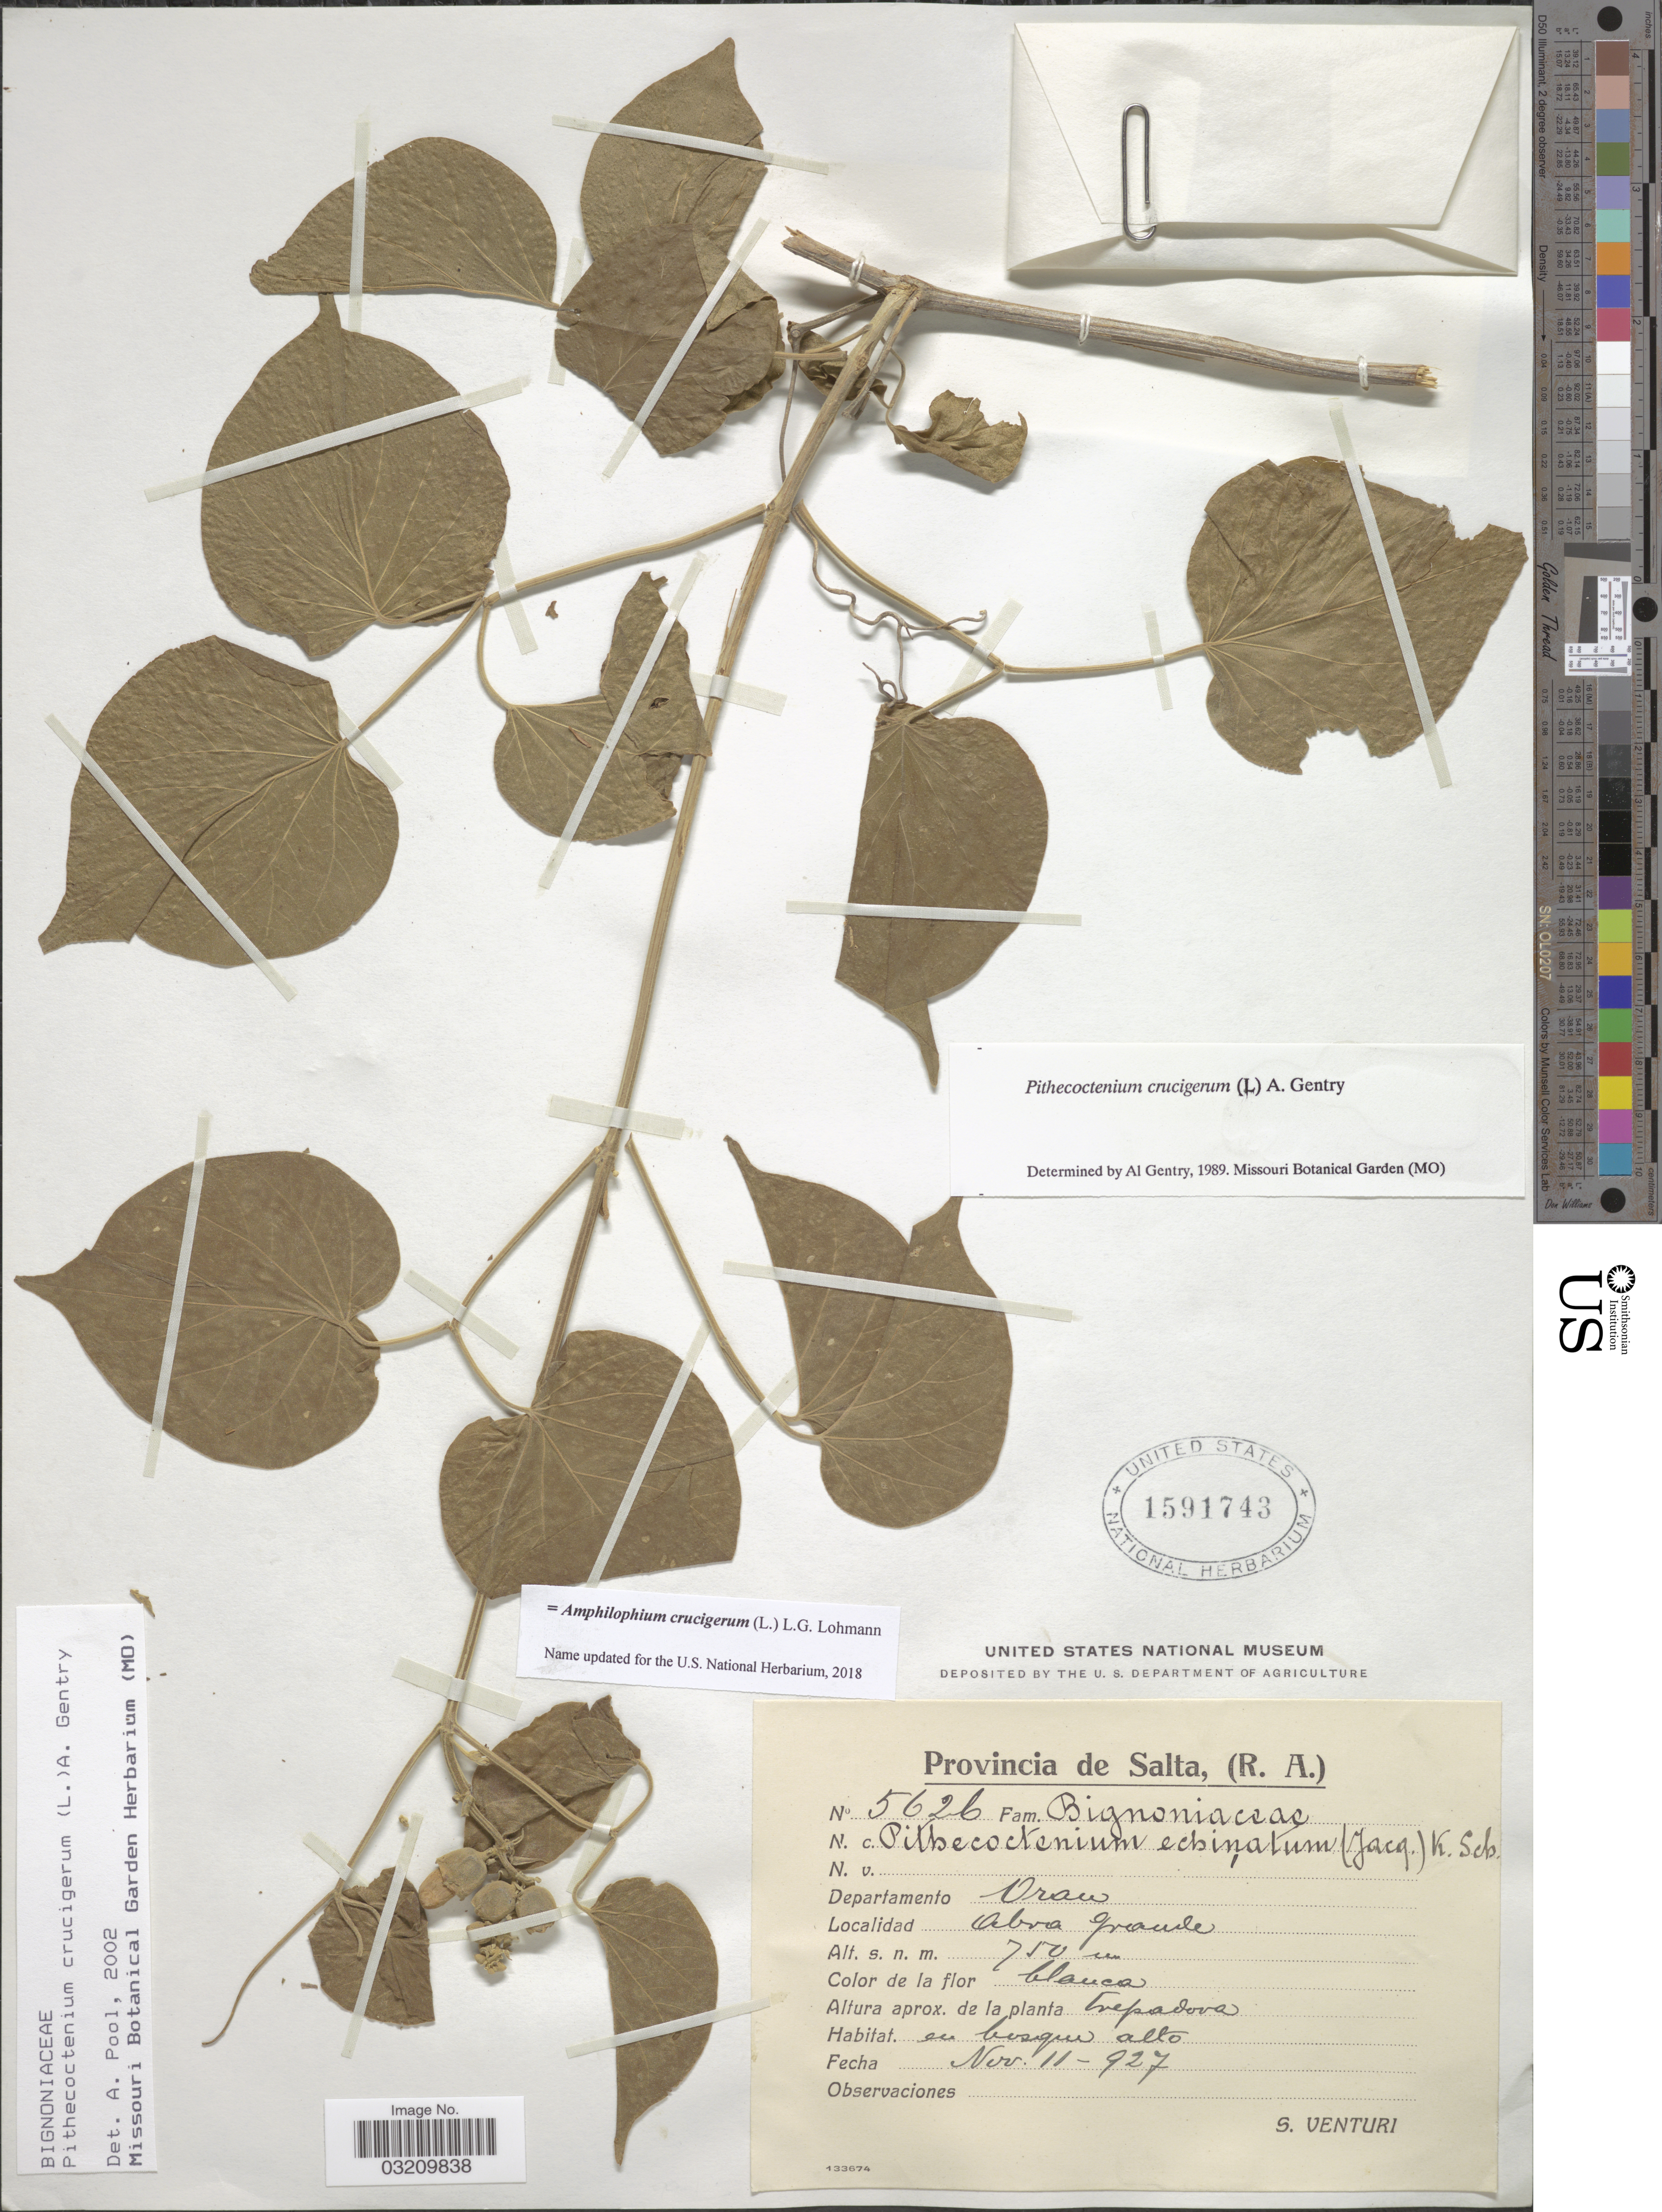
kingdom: Plantae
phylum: Tracheophyta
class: Magnoliopsida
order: Lamiales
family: Bignoniaceae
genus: Amphilophium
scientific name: Amphilophium crucigerum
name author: (L.) L.G. Lohmann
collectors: S. Venturi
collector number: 5626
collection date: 1927-11-11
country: Argentina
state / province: Salta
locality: Departamento Oran, Abra Grande.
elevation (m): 750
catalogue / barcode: US 1591743